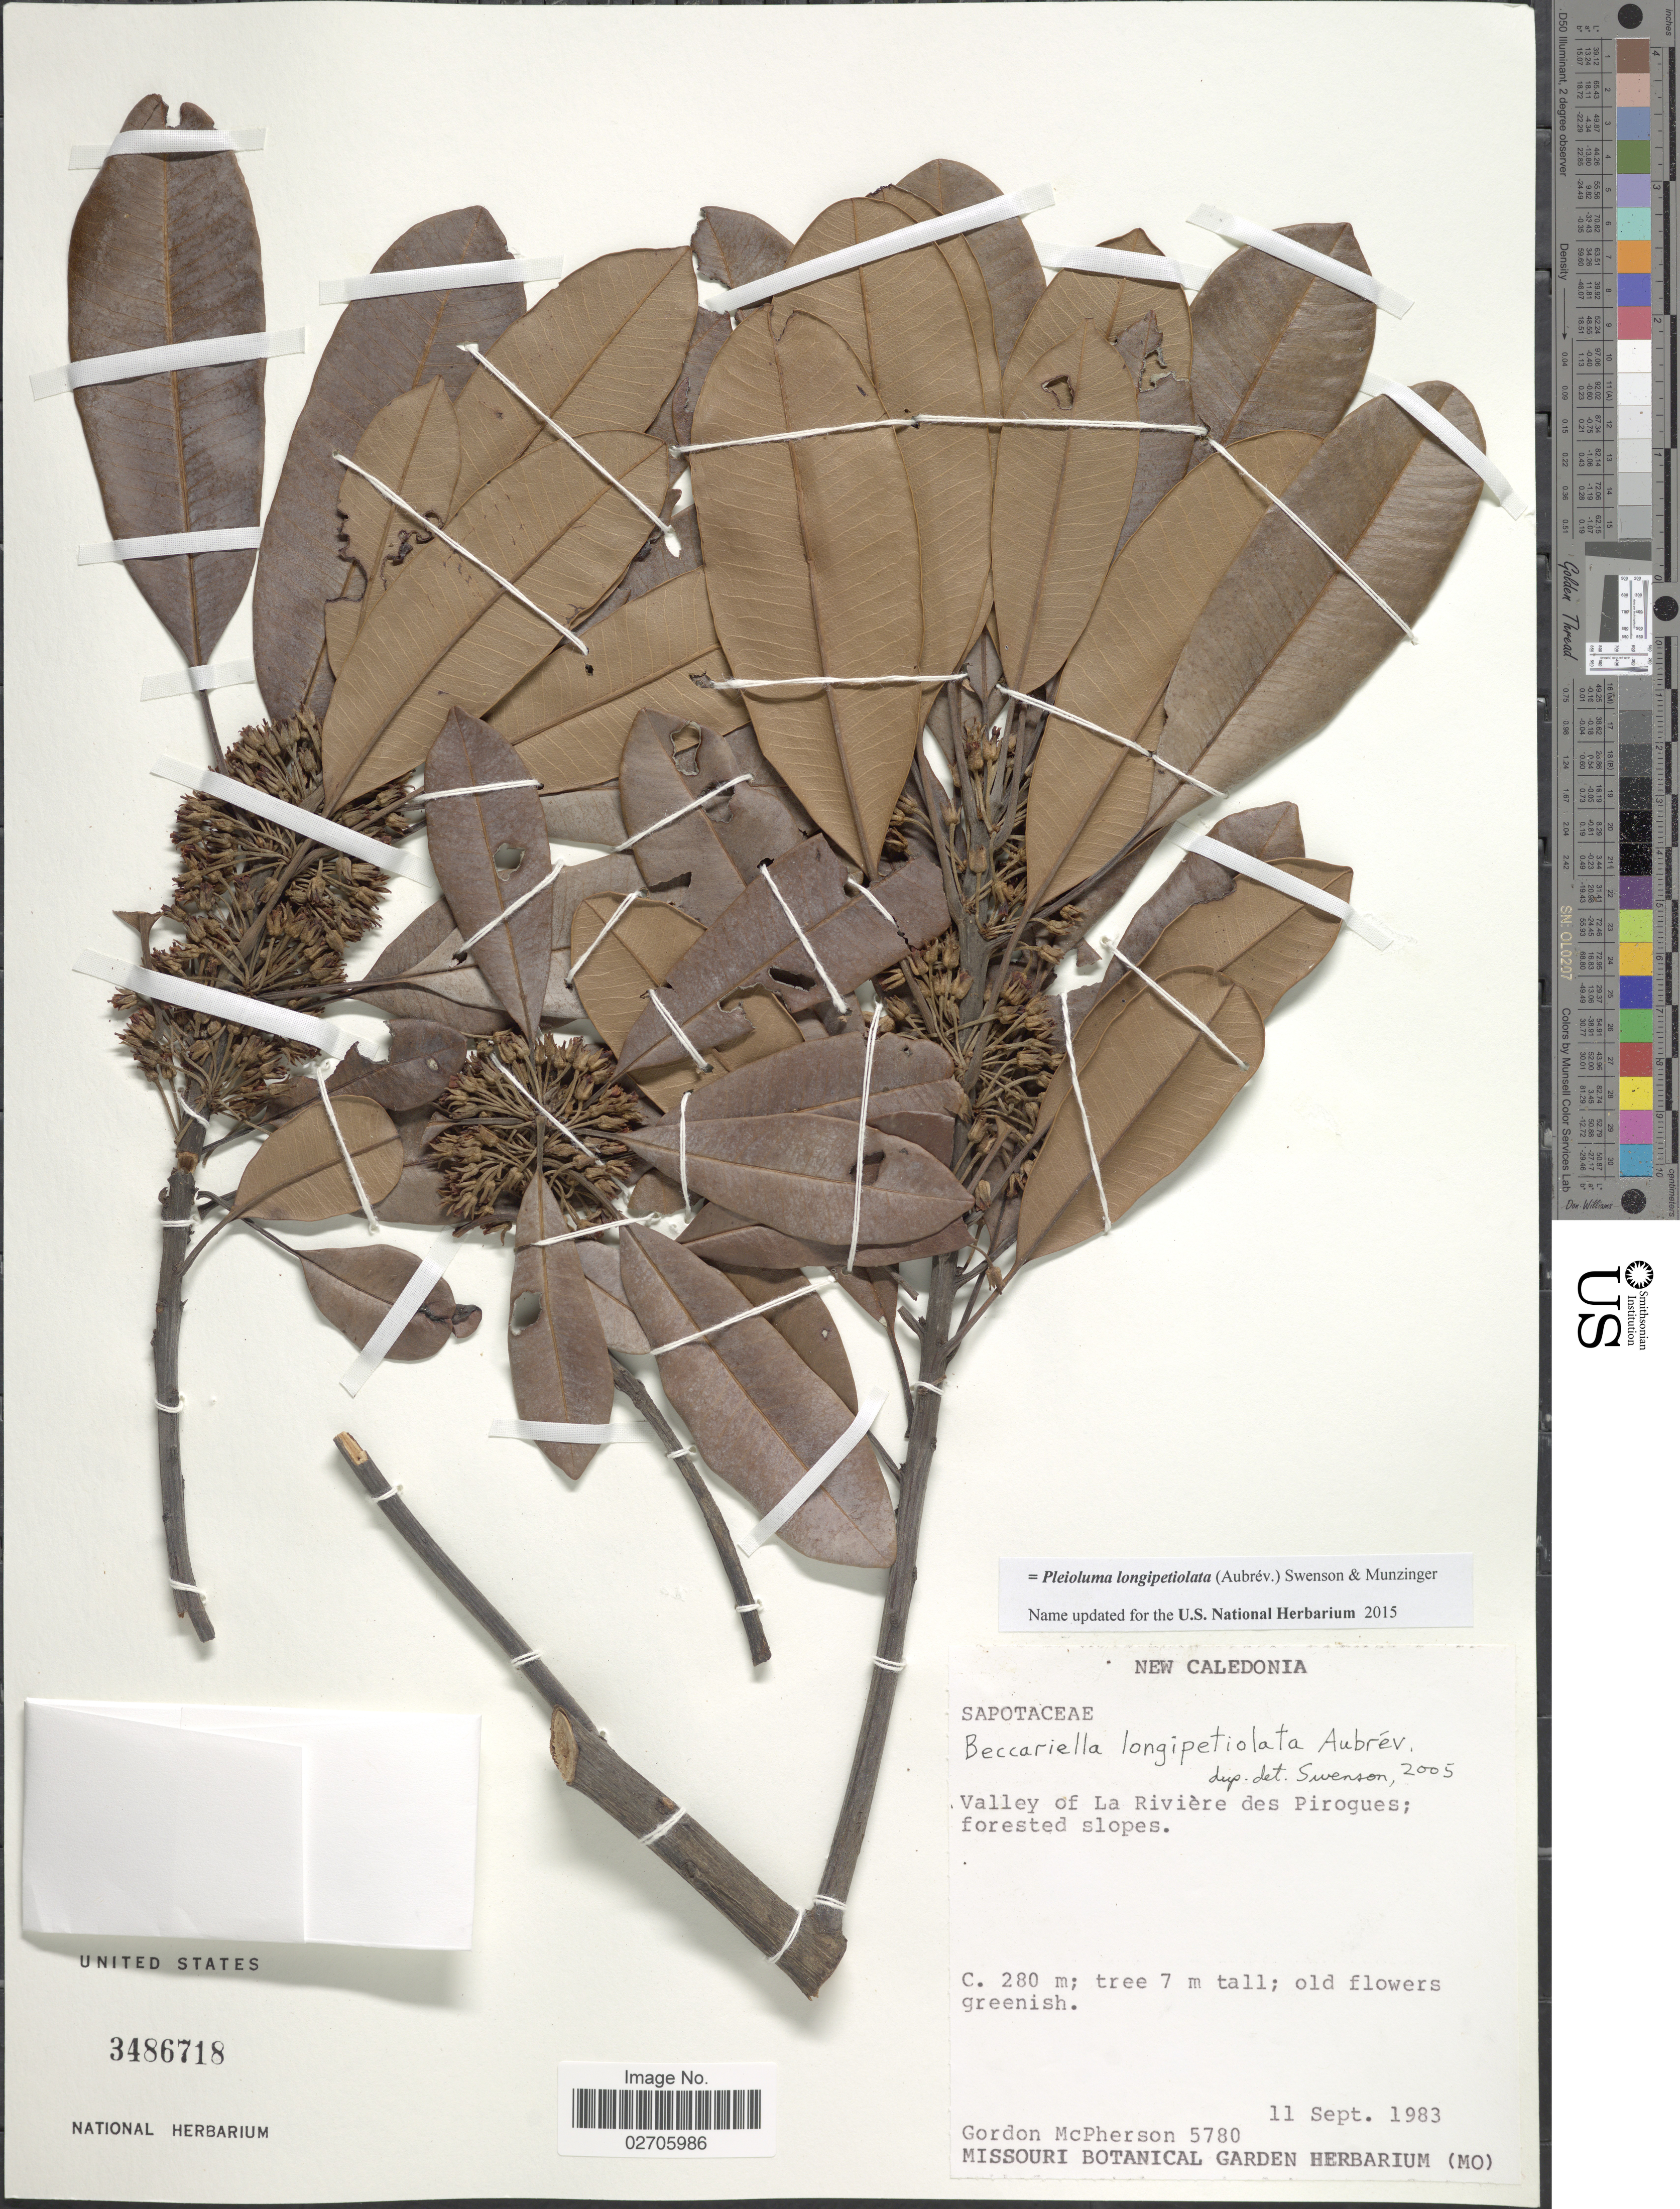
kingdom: Plantae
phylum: Tracheophyta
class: Magnoliopsida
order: Ericales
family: Sapotaceae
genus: Pleioluma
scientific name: Pleioluma longipetiolata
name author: (Aubrév.) Swenson & Munzinger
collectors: G. D. McPherson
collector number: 5780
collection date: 1983-09-11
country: New Caledonia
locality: Valley of La Rivière des Pirogues; forested slopes.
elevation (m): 280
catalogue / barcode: US 3486718